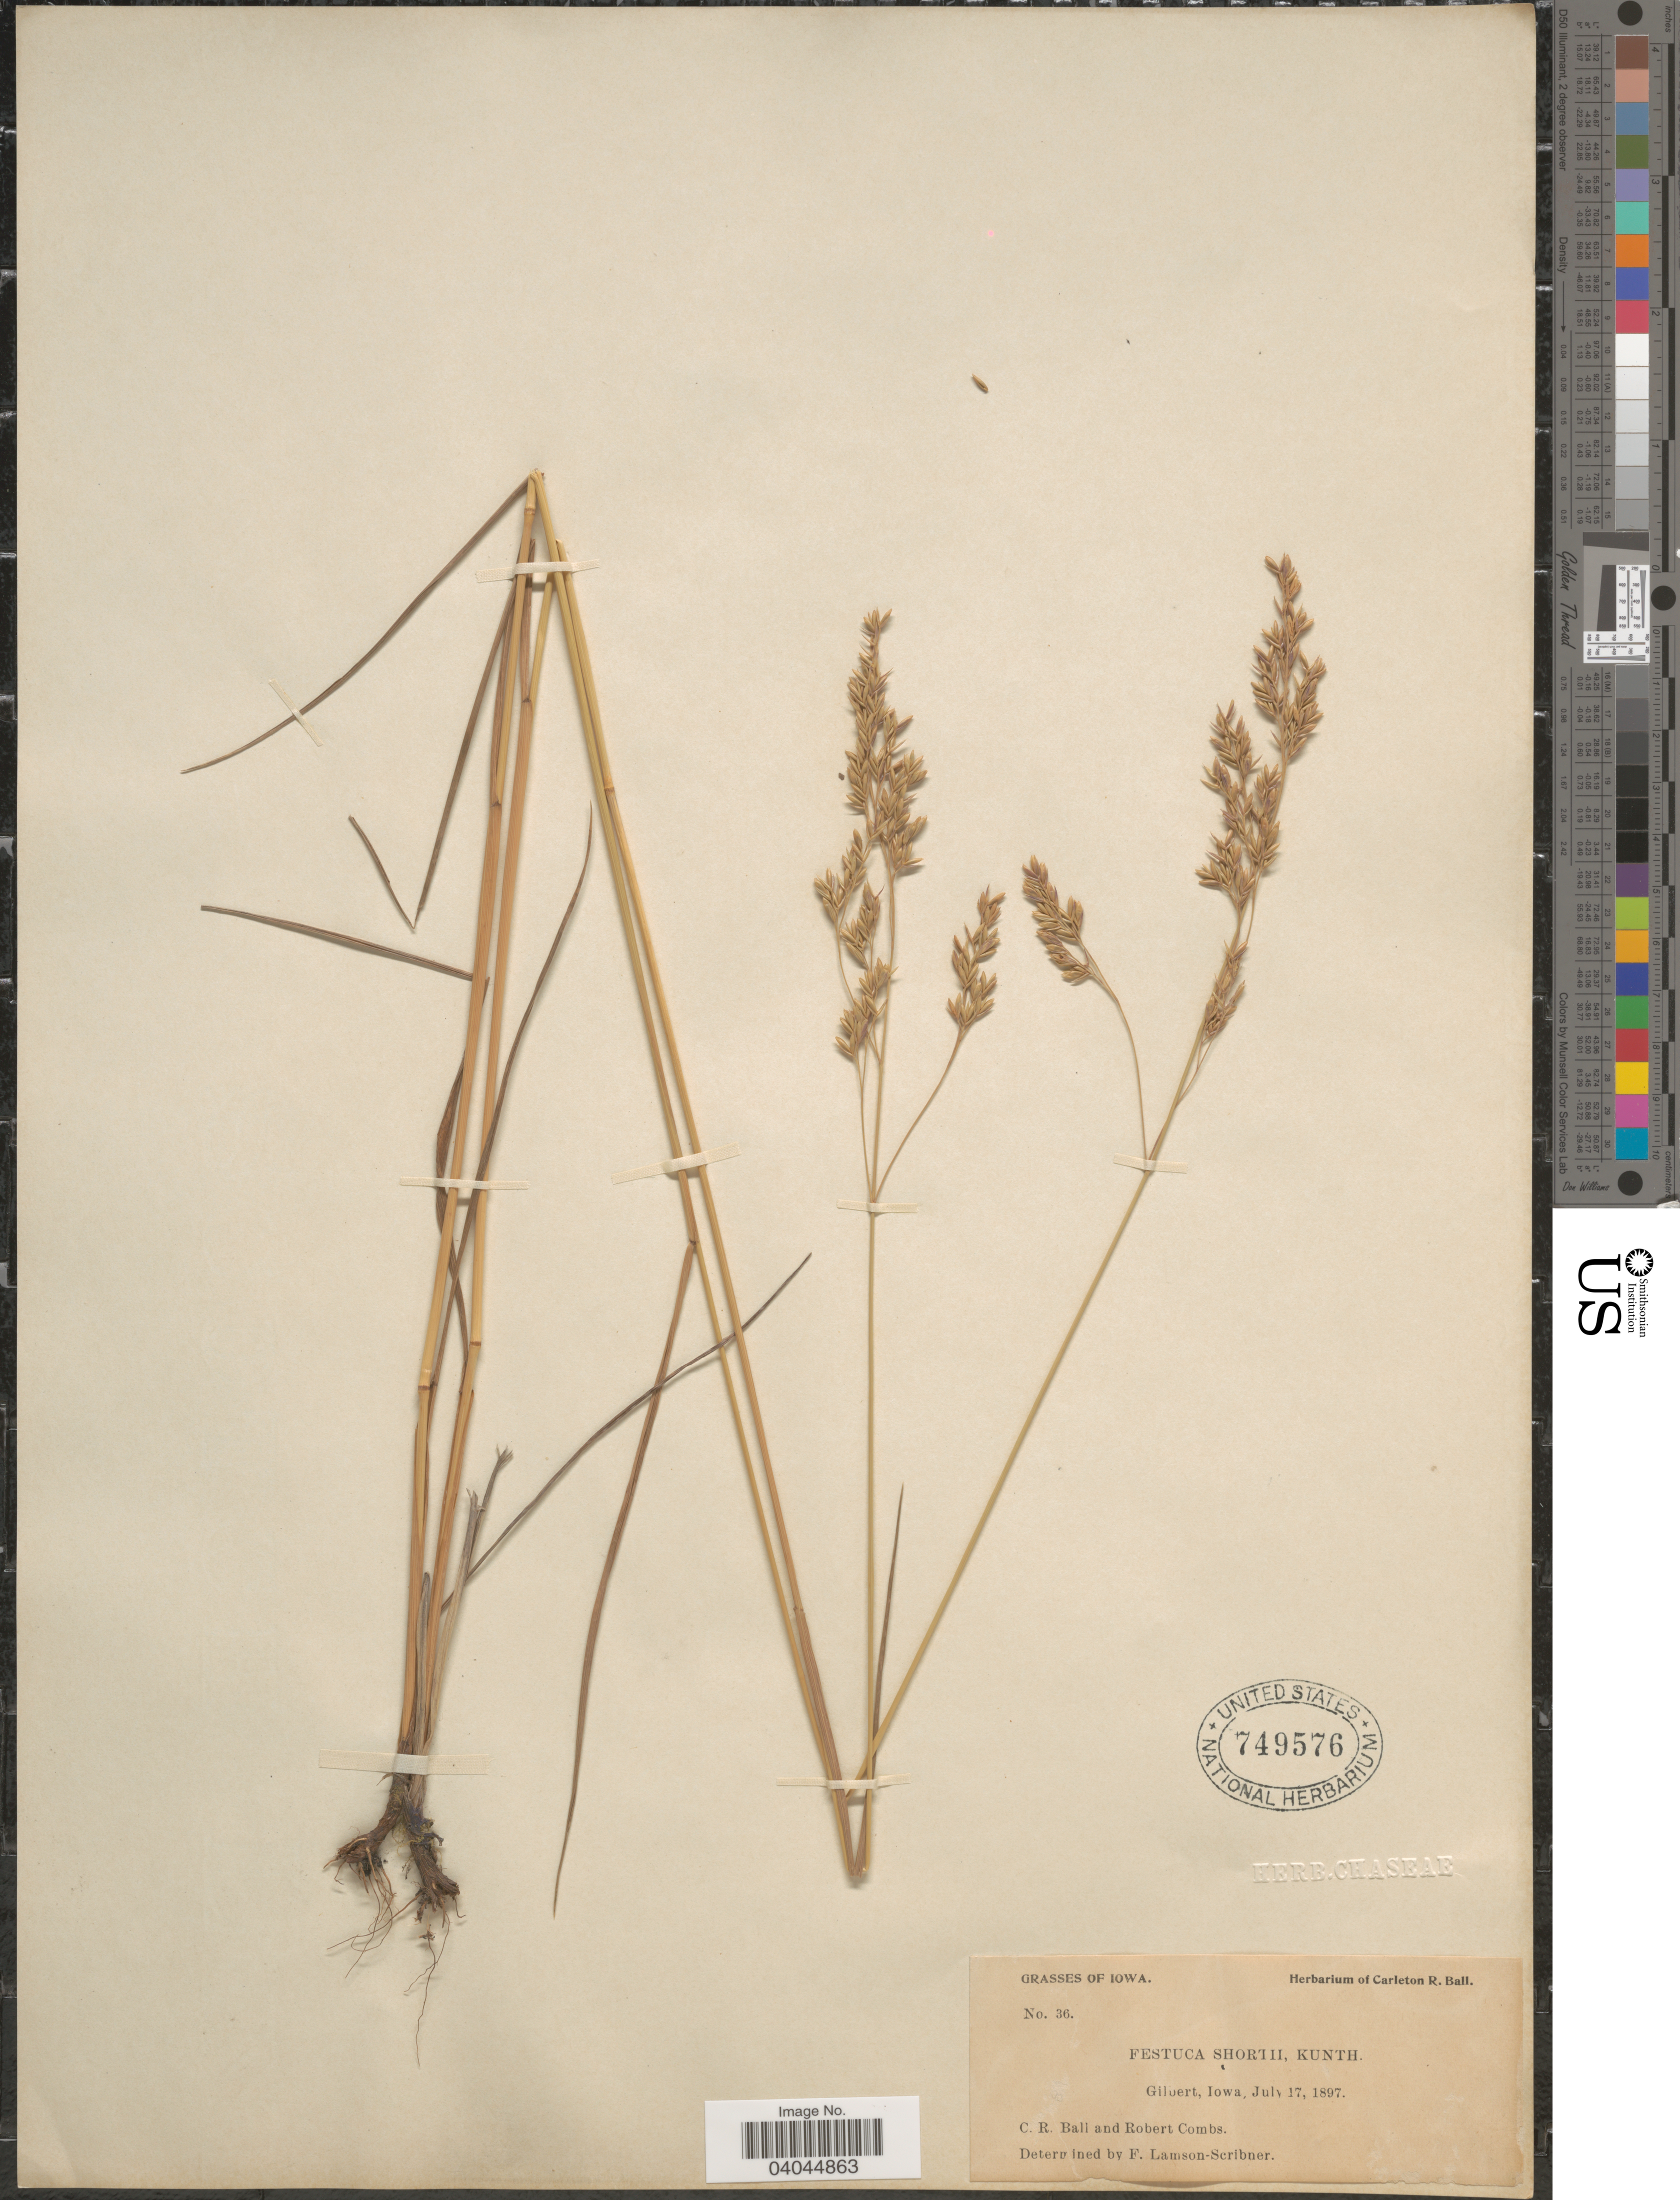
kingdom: Plantae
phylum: Tracheophyta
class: Liliopsida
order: Poales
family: Poaceae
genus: Festuca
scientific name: Festuca paradoxa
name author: Desv.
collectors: C. R. Ball & R. Combs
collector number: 36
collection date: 1897-07-17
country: United States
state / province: Iowa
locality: Gilbert.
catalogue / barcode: US 749576